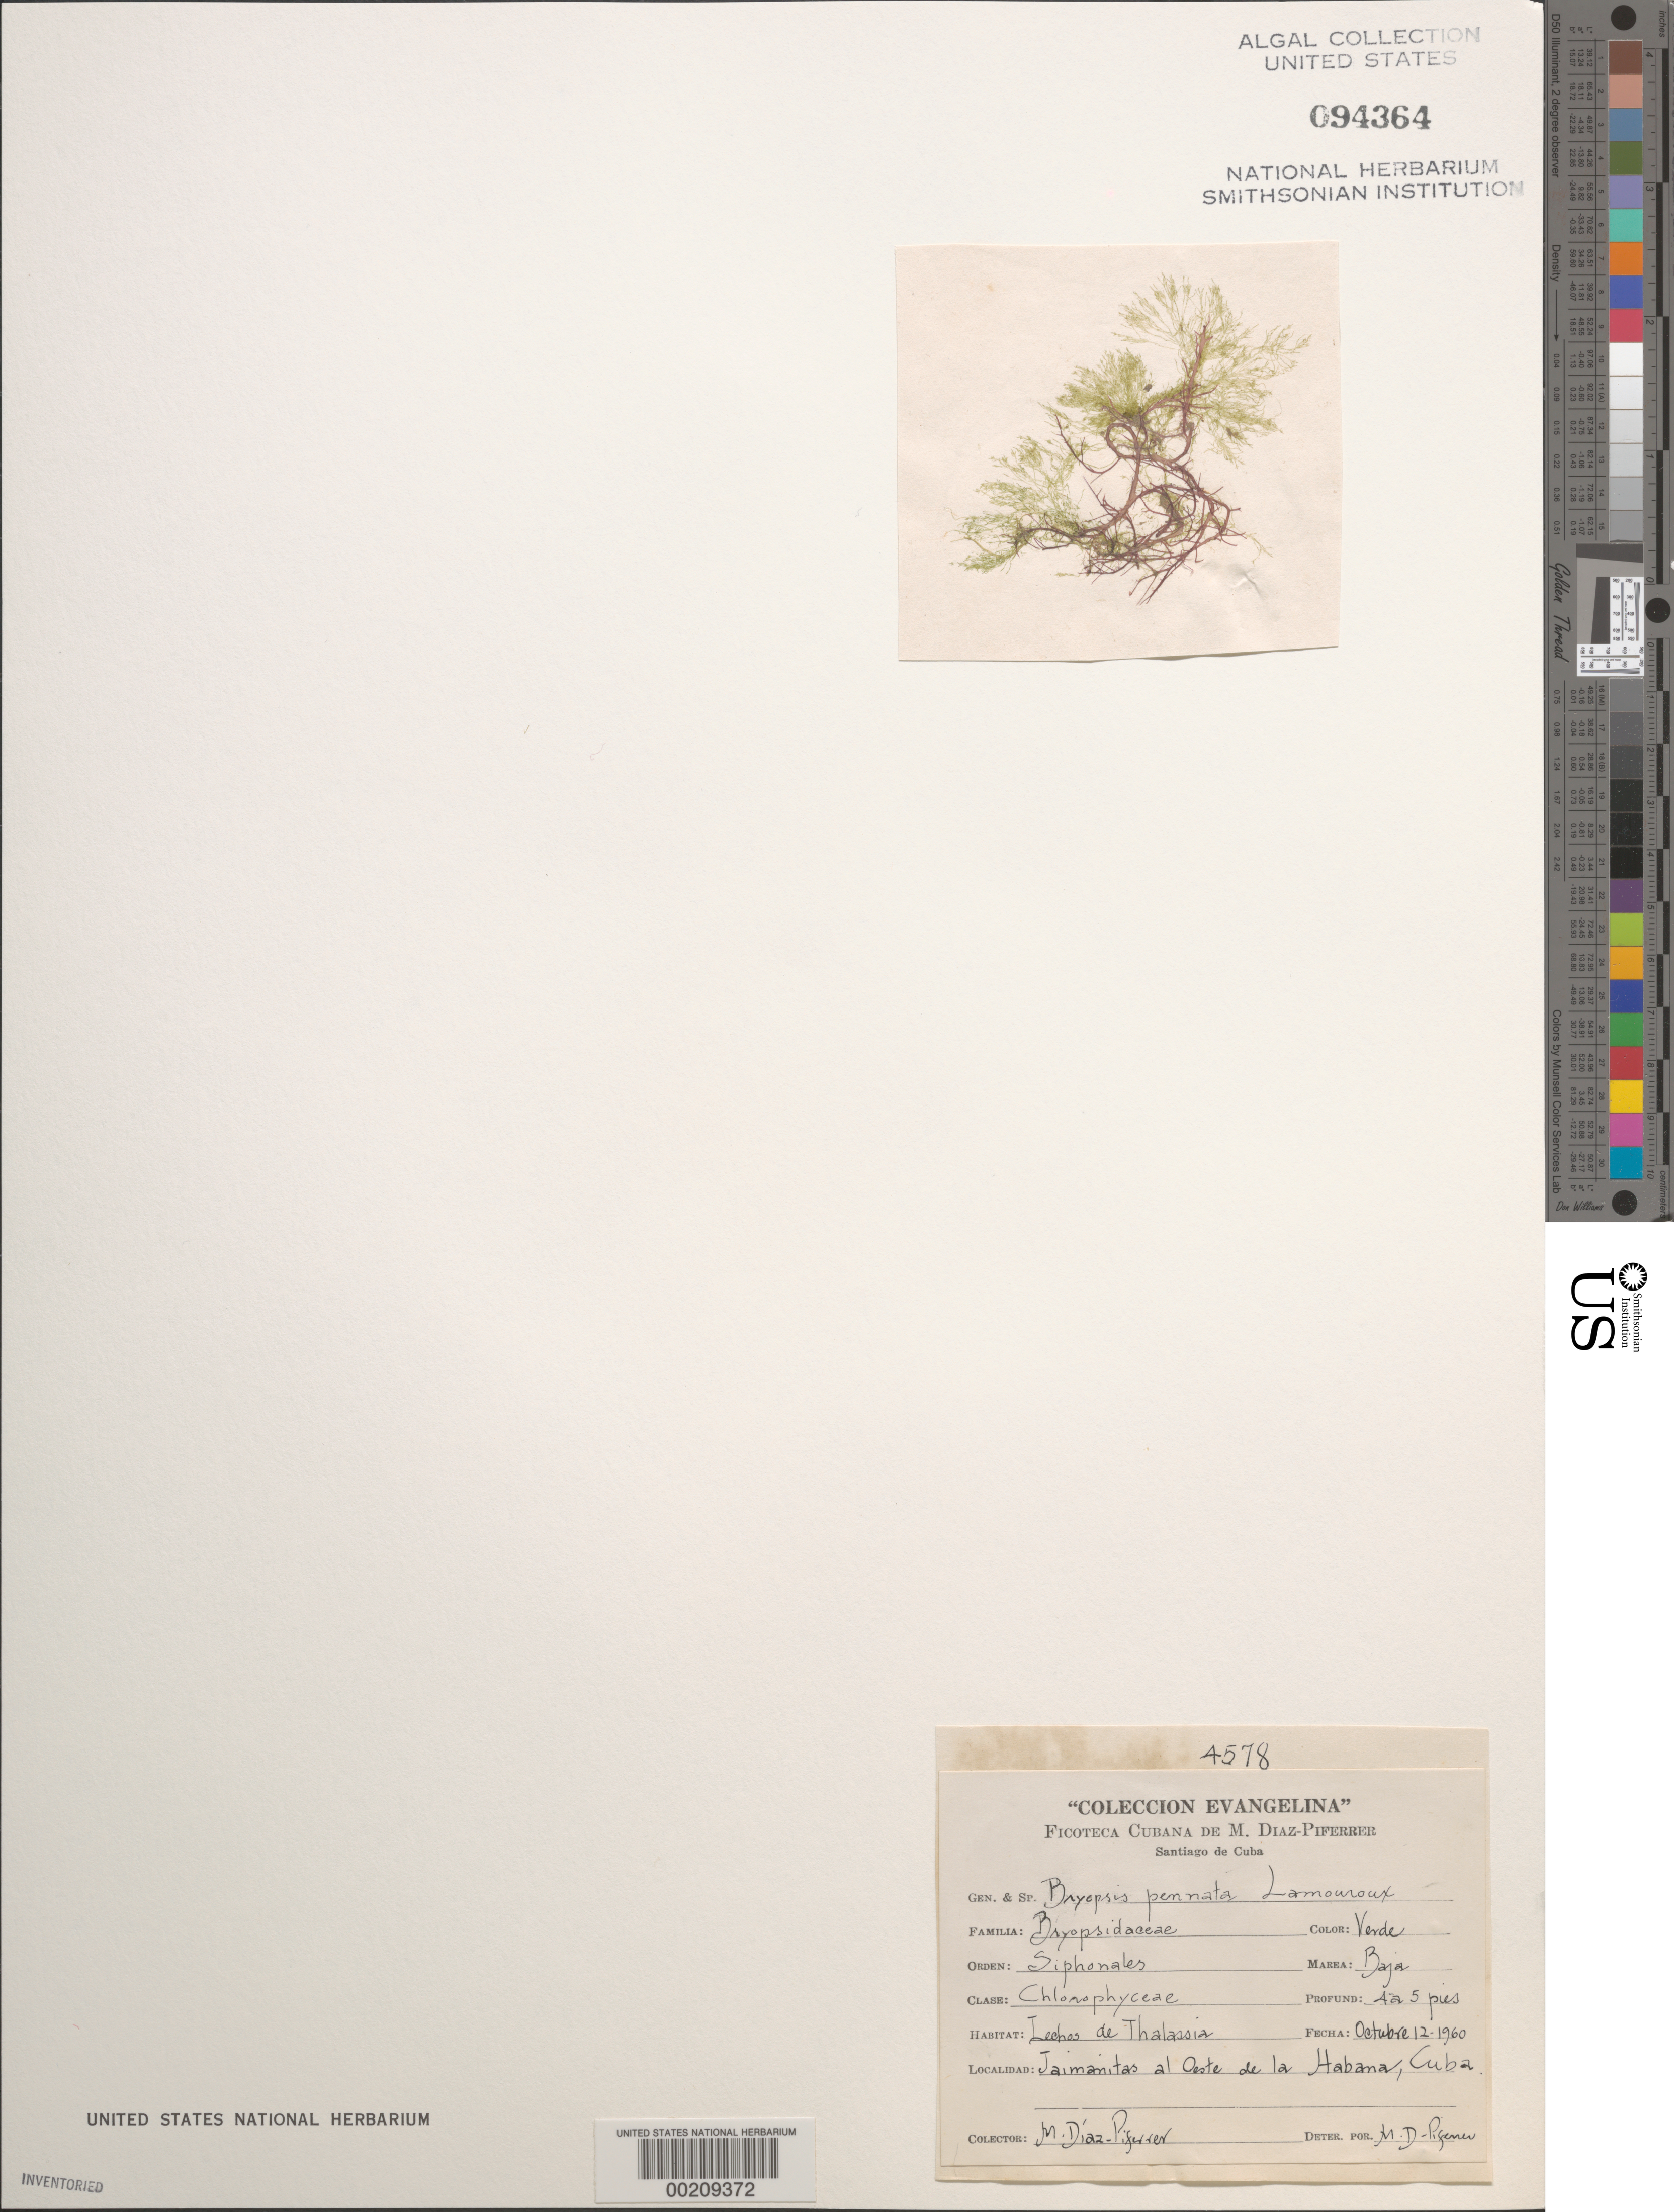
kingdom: Plantae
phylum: Chlorophyta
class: Ulvophyceae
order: Bryopsidales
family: Bryopsidaceae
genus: Bryopsis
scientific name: Bryopsis pennata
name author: J.V.Lamouroux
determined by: Diaz-Piferrer, M.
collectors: M. Diaz-Piferrer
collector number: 4578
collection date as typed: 12 Oct 1960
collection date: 1960-10-12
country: Cuba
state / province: La Habana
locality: Jaimanitas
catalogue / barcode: US 94364